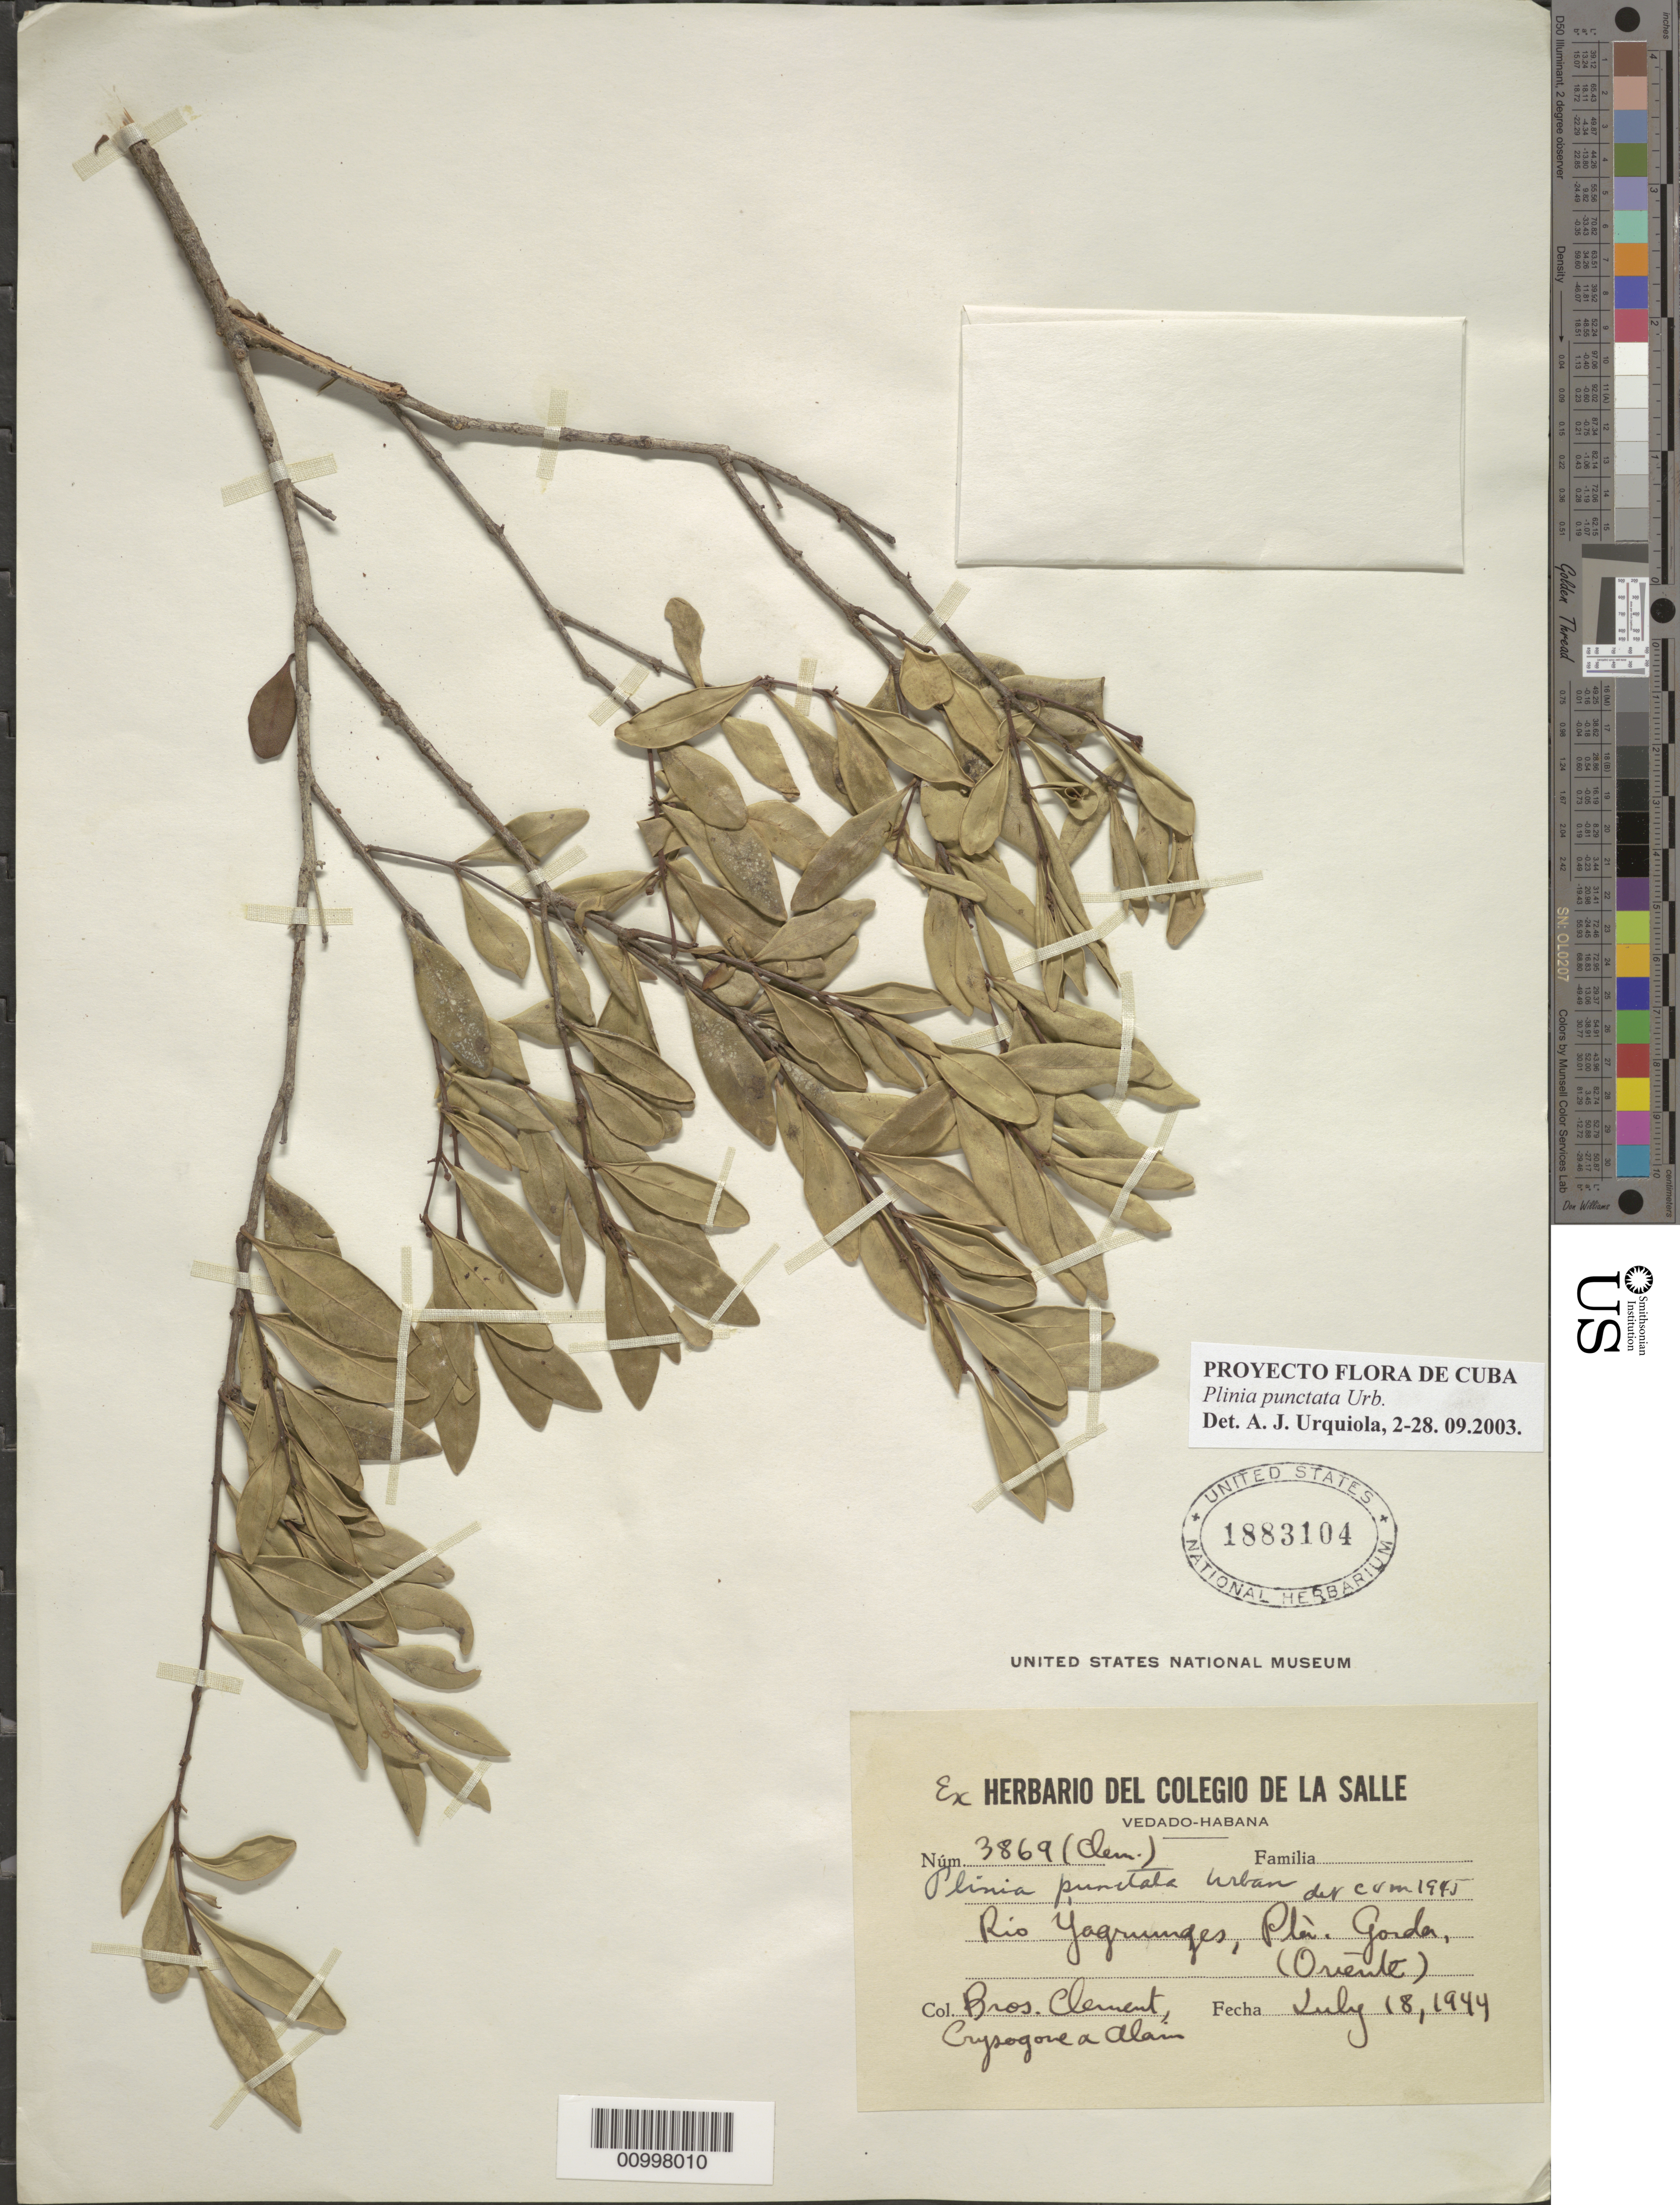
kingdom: Plantae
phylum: Tracheophyta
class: Magnoliopsida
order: Myrtales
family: Myrtaceae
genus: Plinia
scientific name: Plinia punctata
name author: Urb.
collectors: Bro. Clemente, B. Chrysogone & A. H. Liogier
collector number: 3869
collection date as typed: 18 Jul 1944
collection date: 1944-07-18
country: Cuba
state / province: Oriente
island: Cuba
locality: Rio Yagrumajes, Playa Gorda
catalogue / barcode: US 1883104